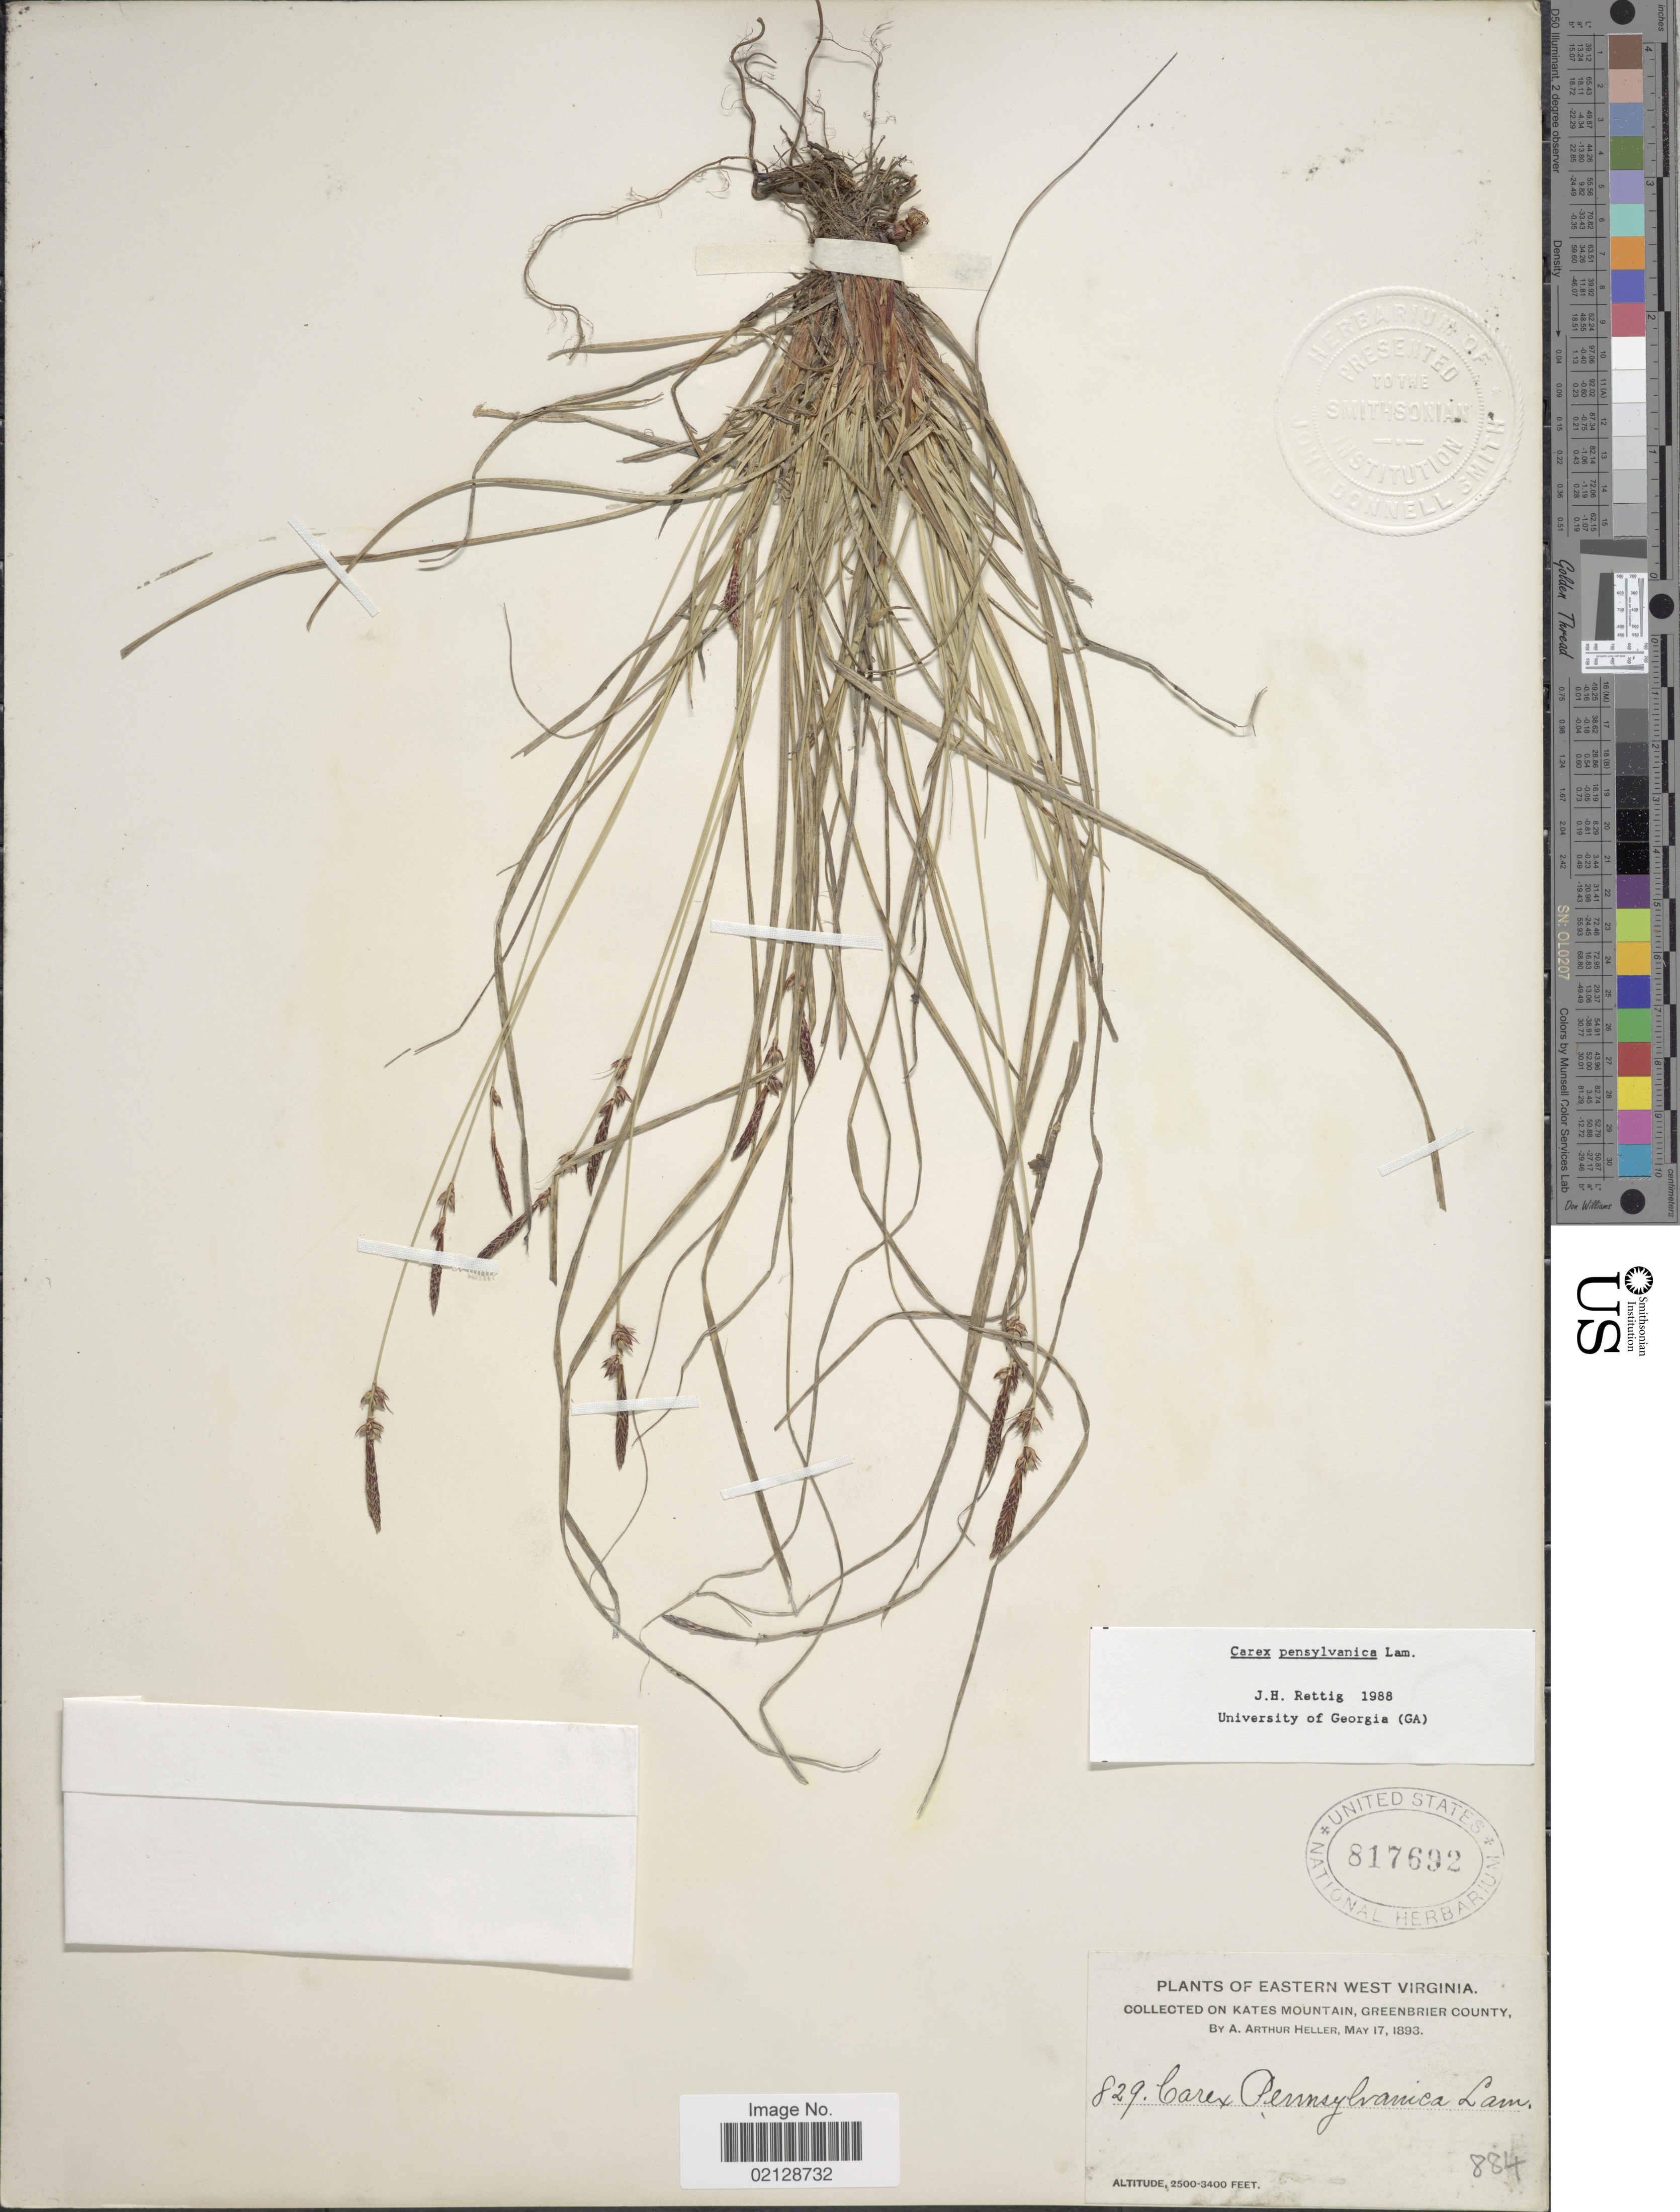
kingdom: Plantae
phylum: Tracheophyta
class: Liliopsida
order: Poales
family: Cyperaceae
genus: Carex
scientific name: Carex pensylvanica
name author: Lam.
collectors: A. A. Heller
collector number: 829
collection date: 1893-05-17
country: United States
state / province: West Virginia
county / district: Greenbrier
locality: Eastern West Virginia, On Kates Mountain, Greenbrier County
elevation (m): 762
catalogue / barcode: US 817692